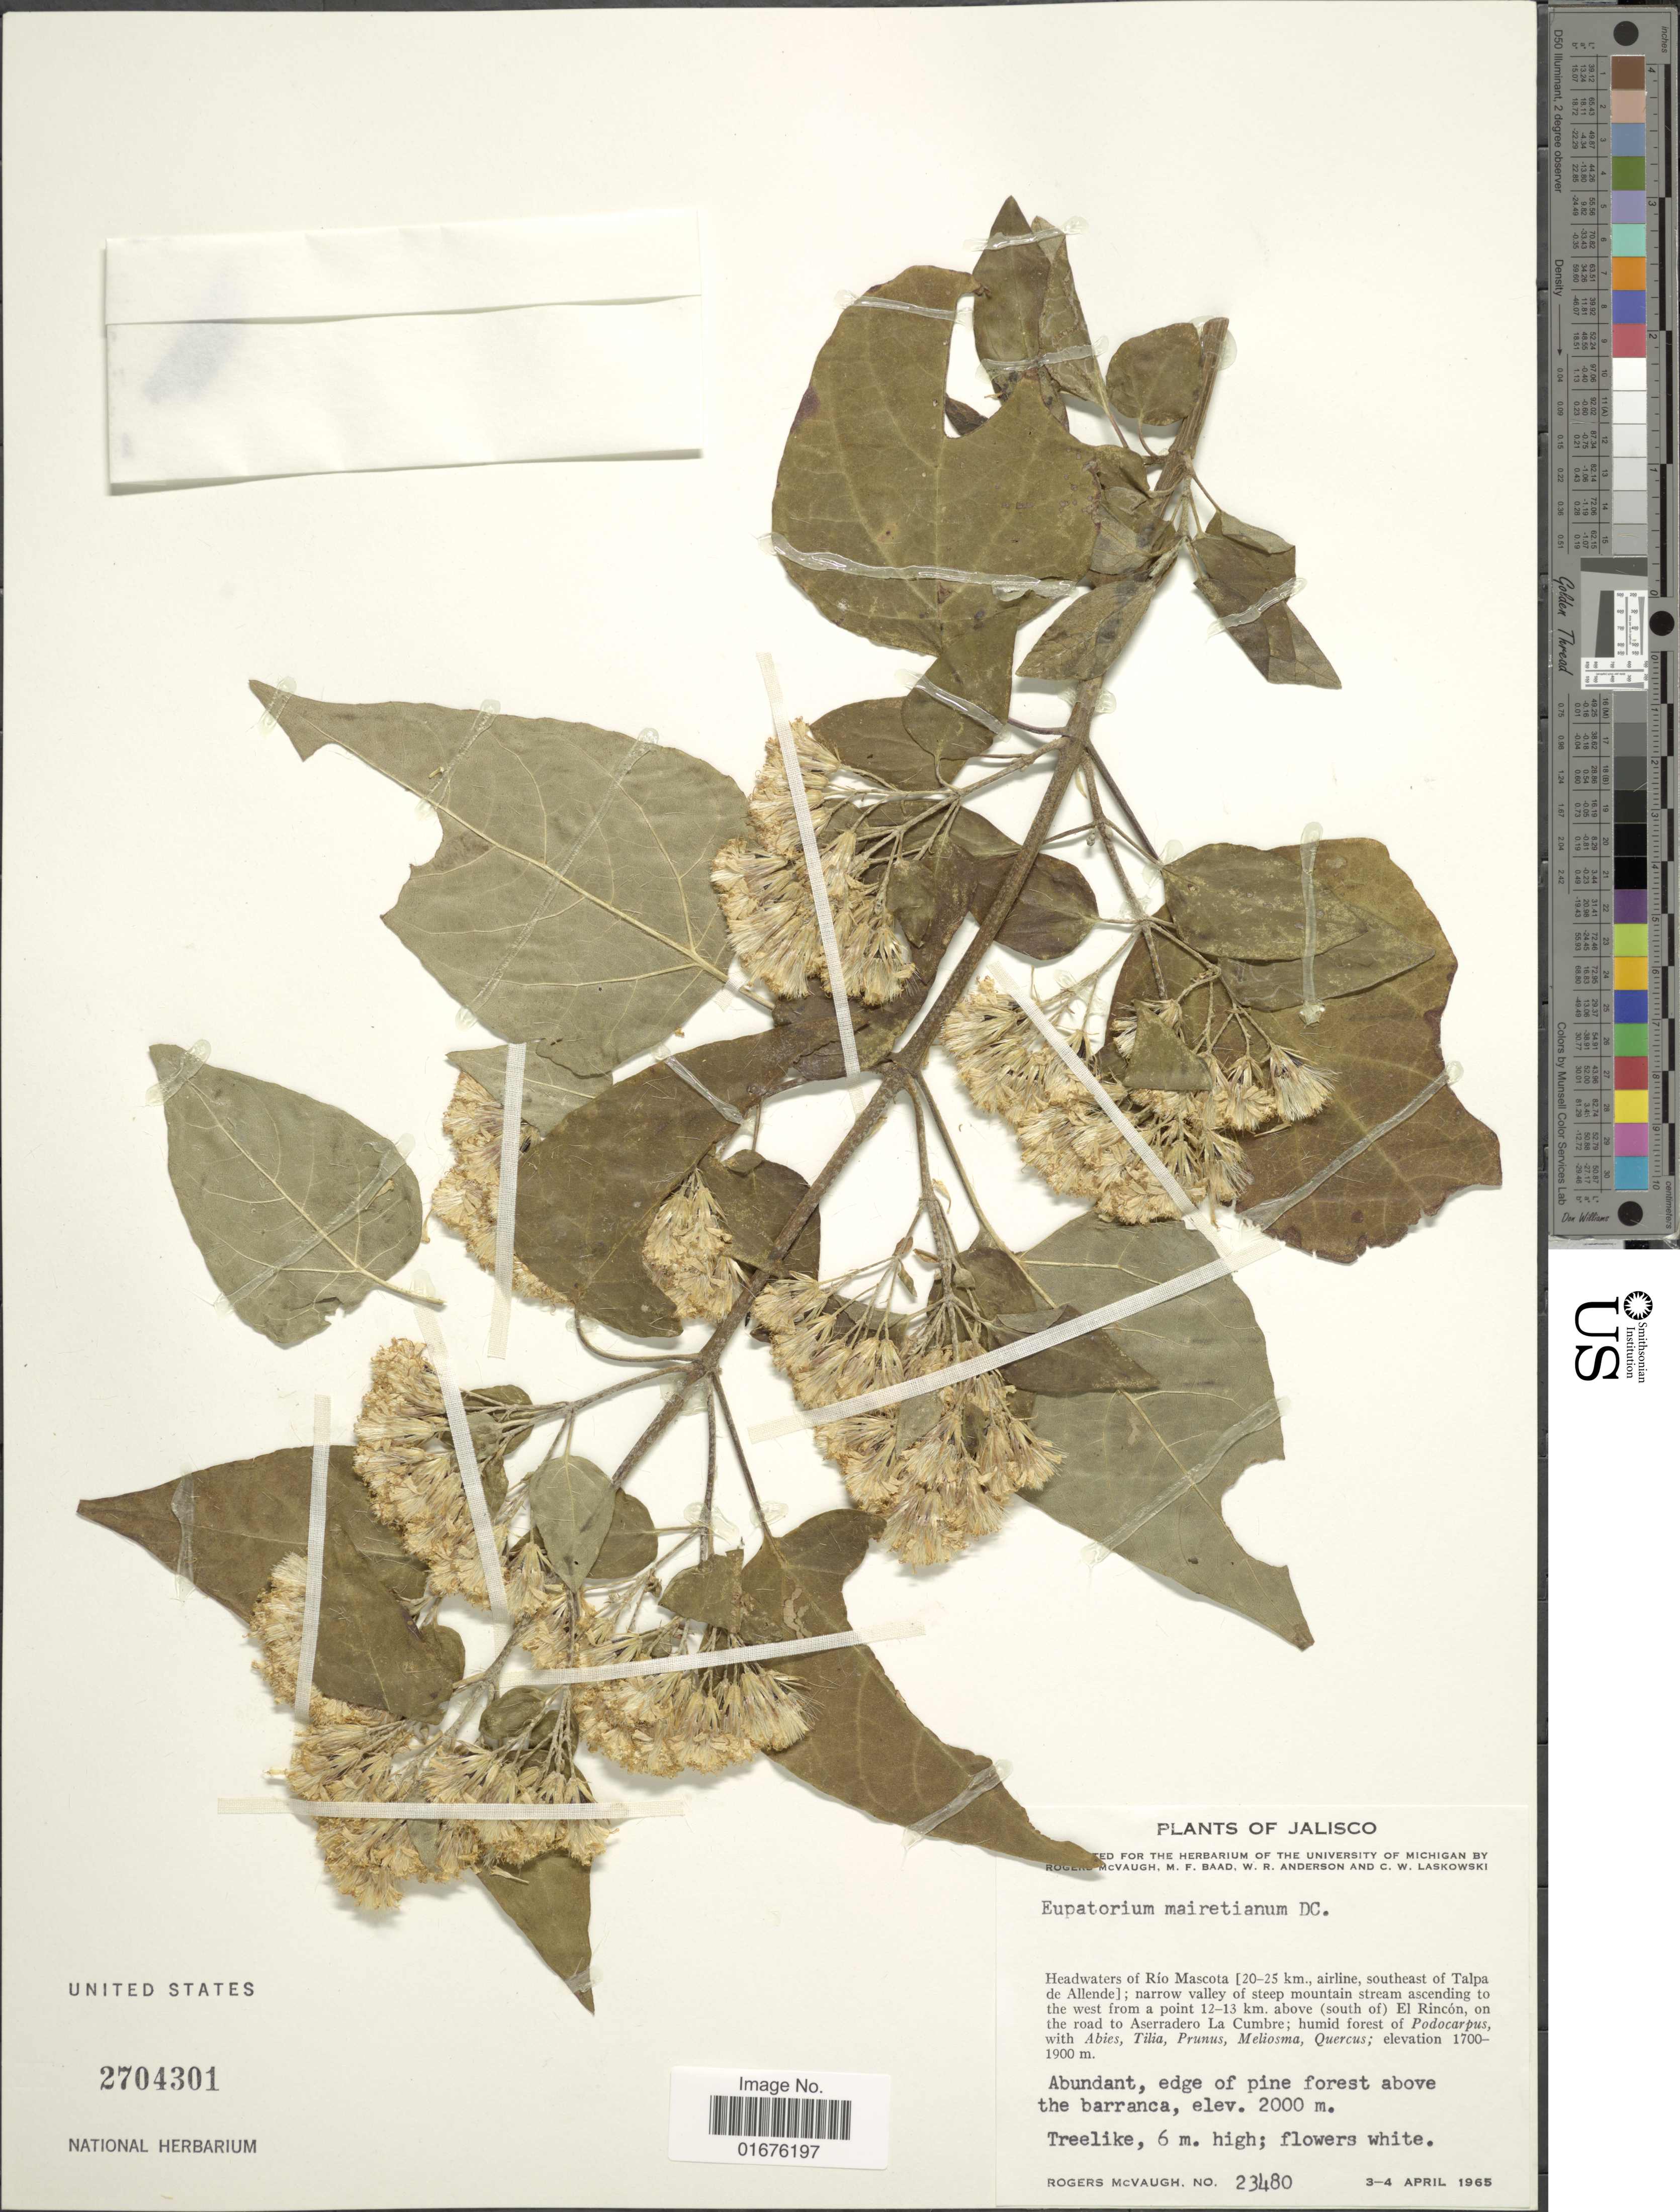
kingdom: Plantae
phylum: Tracheophyta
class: Magnoliopsida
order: Asterales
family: Asteraceae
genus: Ageratina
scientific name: Ageratina mairetiana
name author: (DC.) R.M. King & H. Rob.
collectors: R. McVaugh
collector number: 23480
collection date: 1965-04-03/1965-04-04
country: Mexico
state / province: Jalisco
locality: Headwaters of Río Mascota (20-25 km., airline, southeast of Talpa de Allende); narrow valley of steep mountain stream ascending to the west from a point 12-13 km. above (south of) El Rincón, on the road to Aserradero La Cumbre, Abundant, edge of pine forest above the barranca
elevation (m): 2000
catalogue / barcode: US 2704301